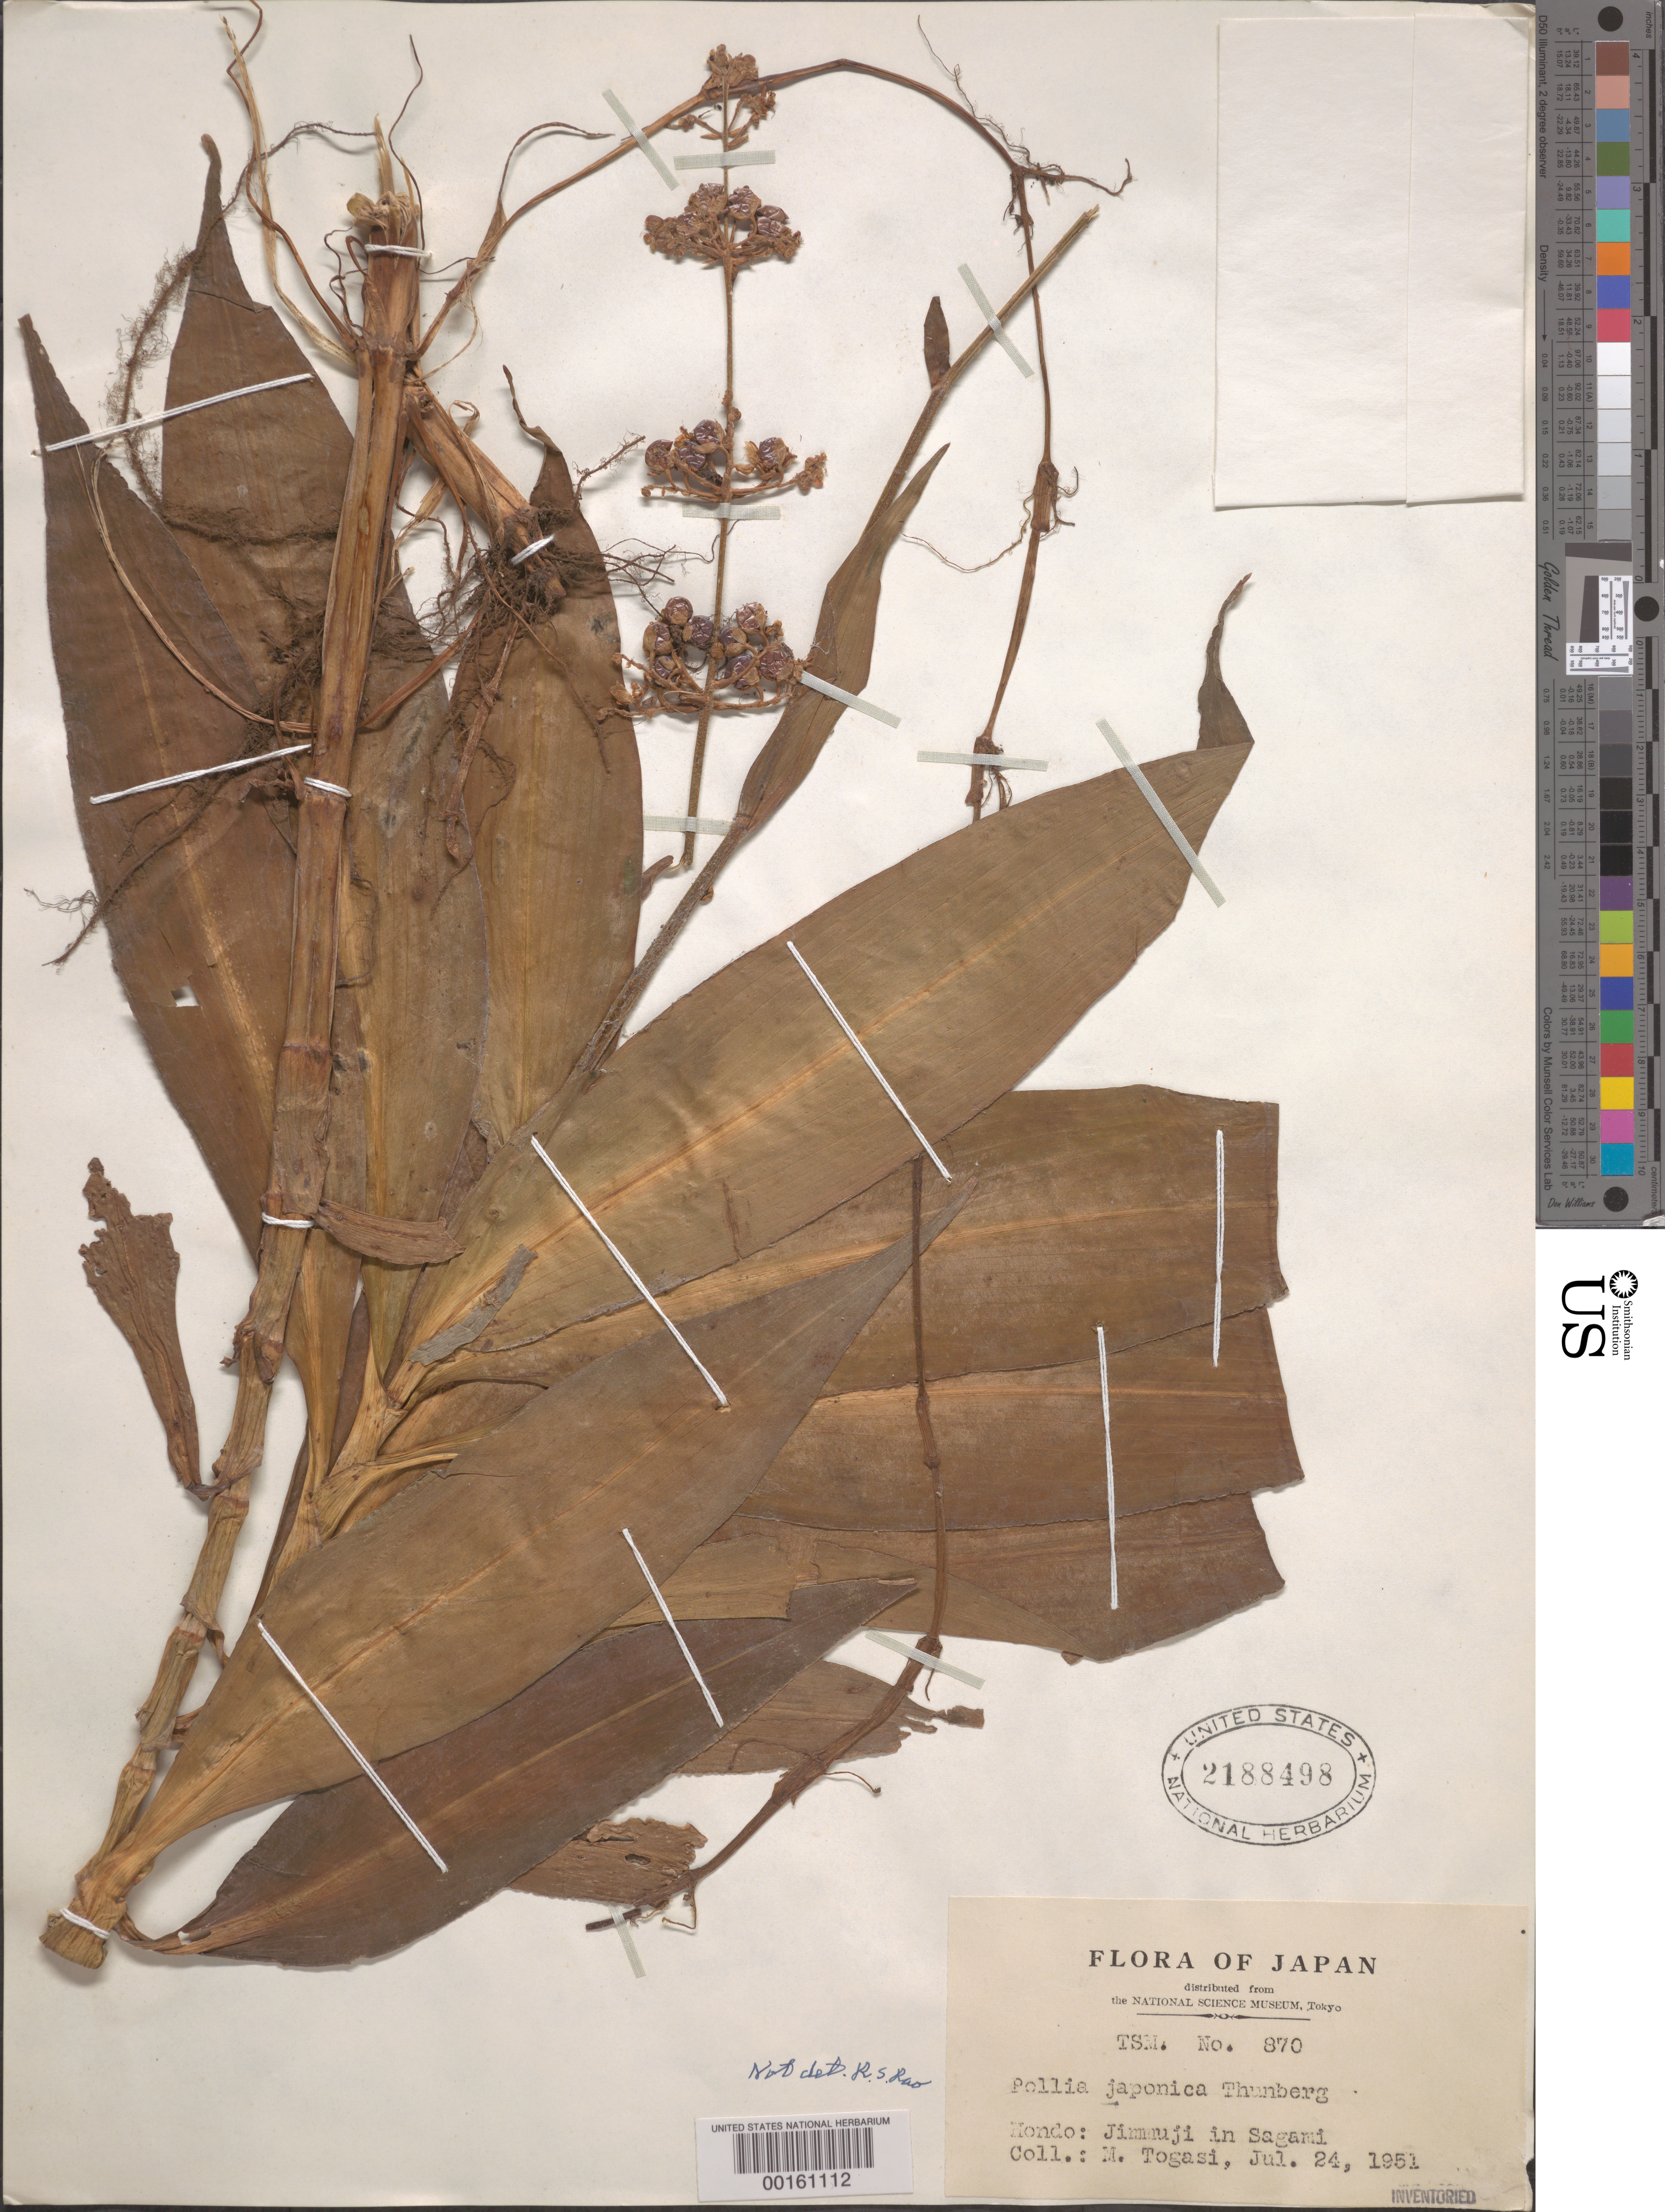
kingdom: Plantae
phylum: Tracheophyta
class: Liliopsida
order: Commelinales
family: Commelinaceae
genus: Pollia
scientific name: Pollia japonica var. japonica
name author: Thunb.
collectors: M. Togasi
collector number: T.s.m. 870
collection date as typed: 24 Jul 1951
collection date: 1951-07-24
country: Japan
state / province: Kanagawa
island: Honshu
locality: Jimmuji in sagami (bay)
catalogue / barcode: US 2188498